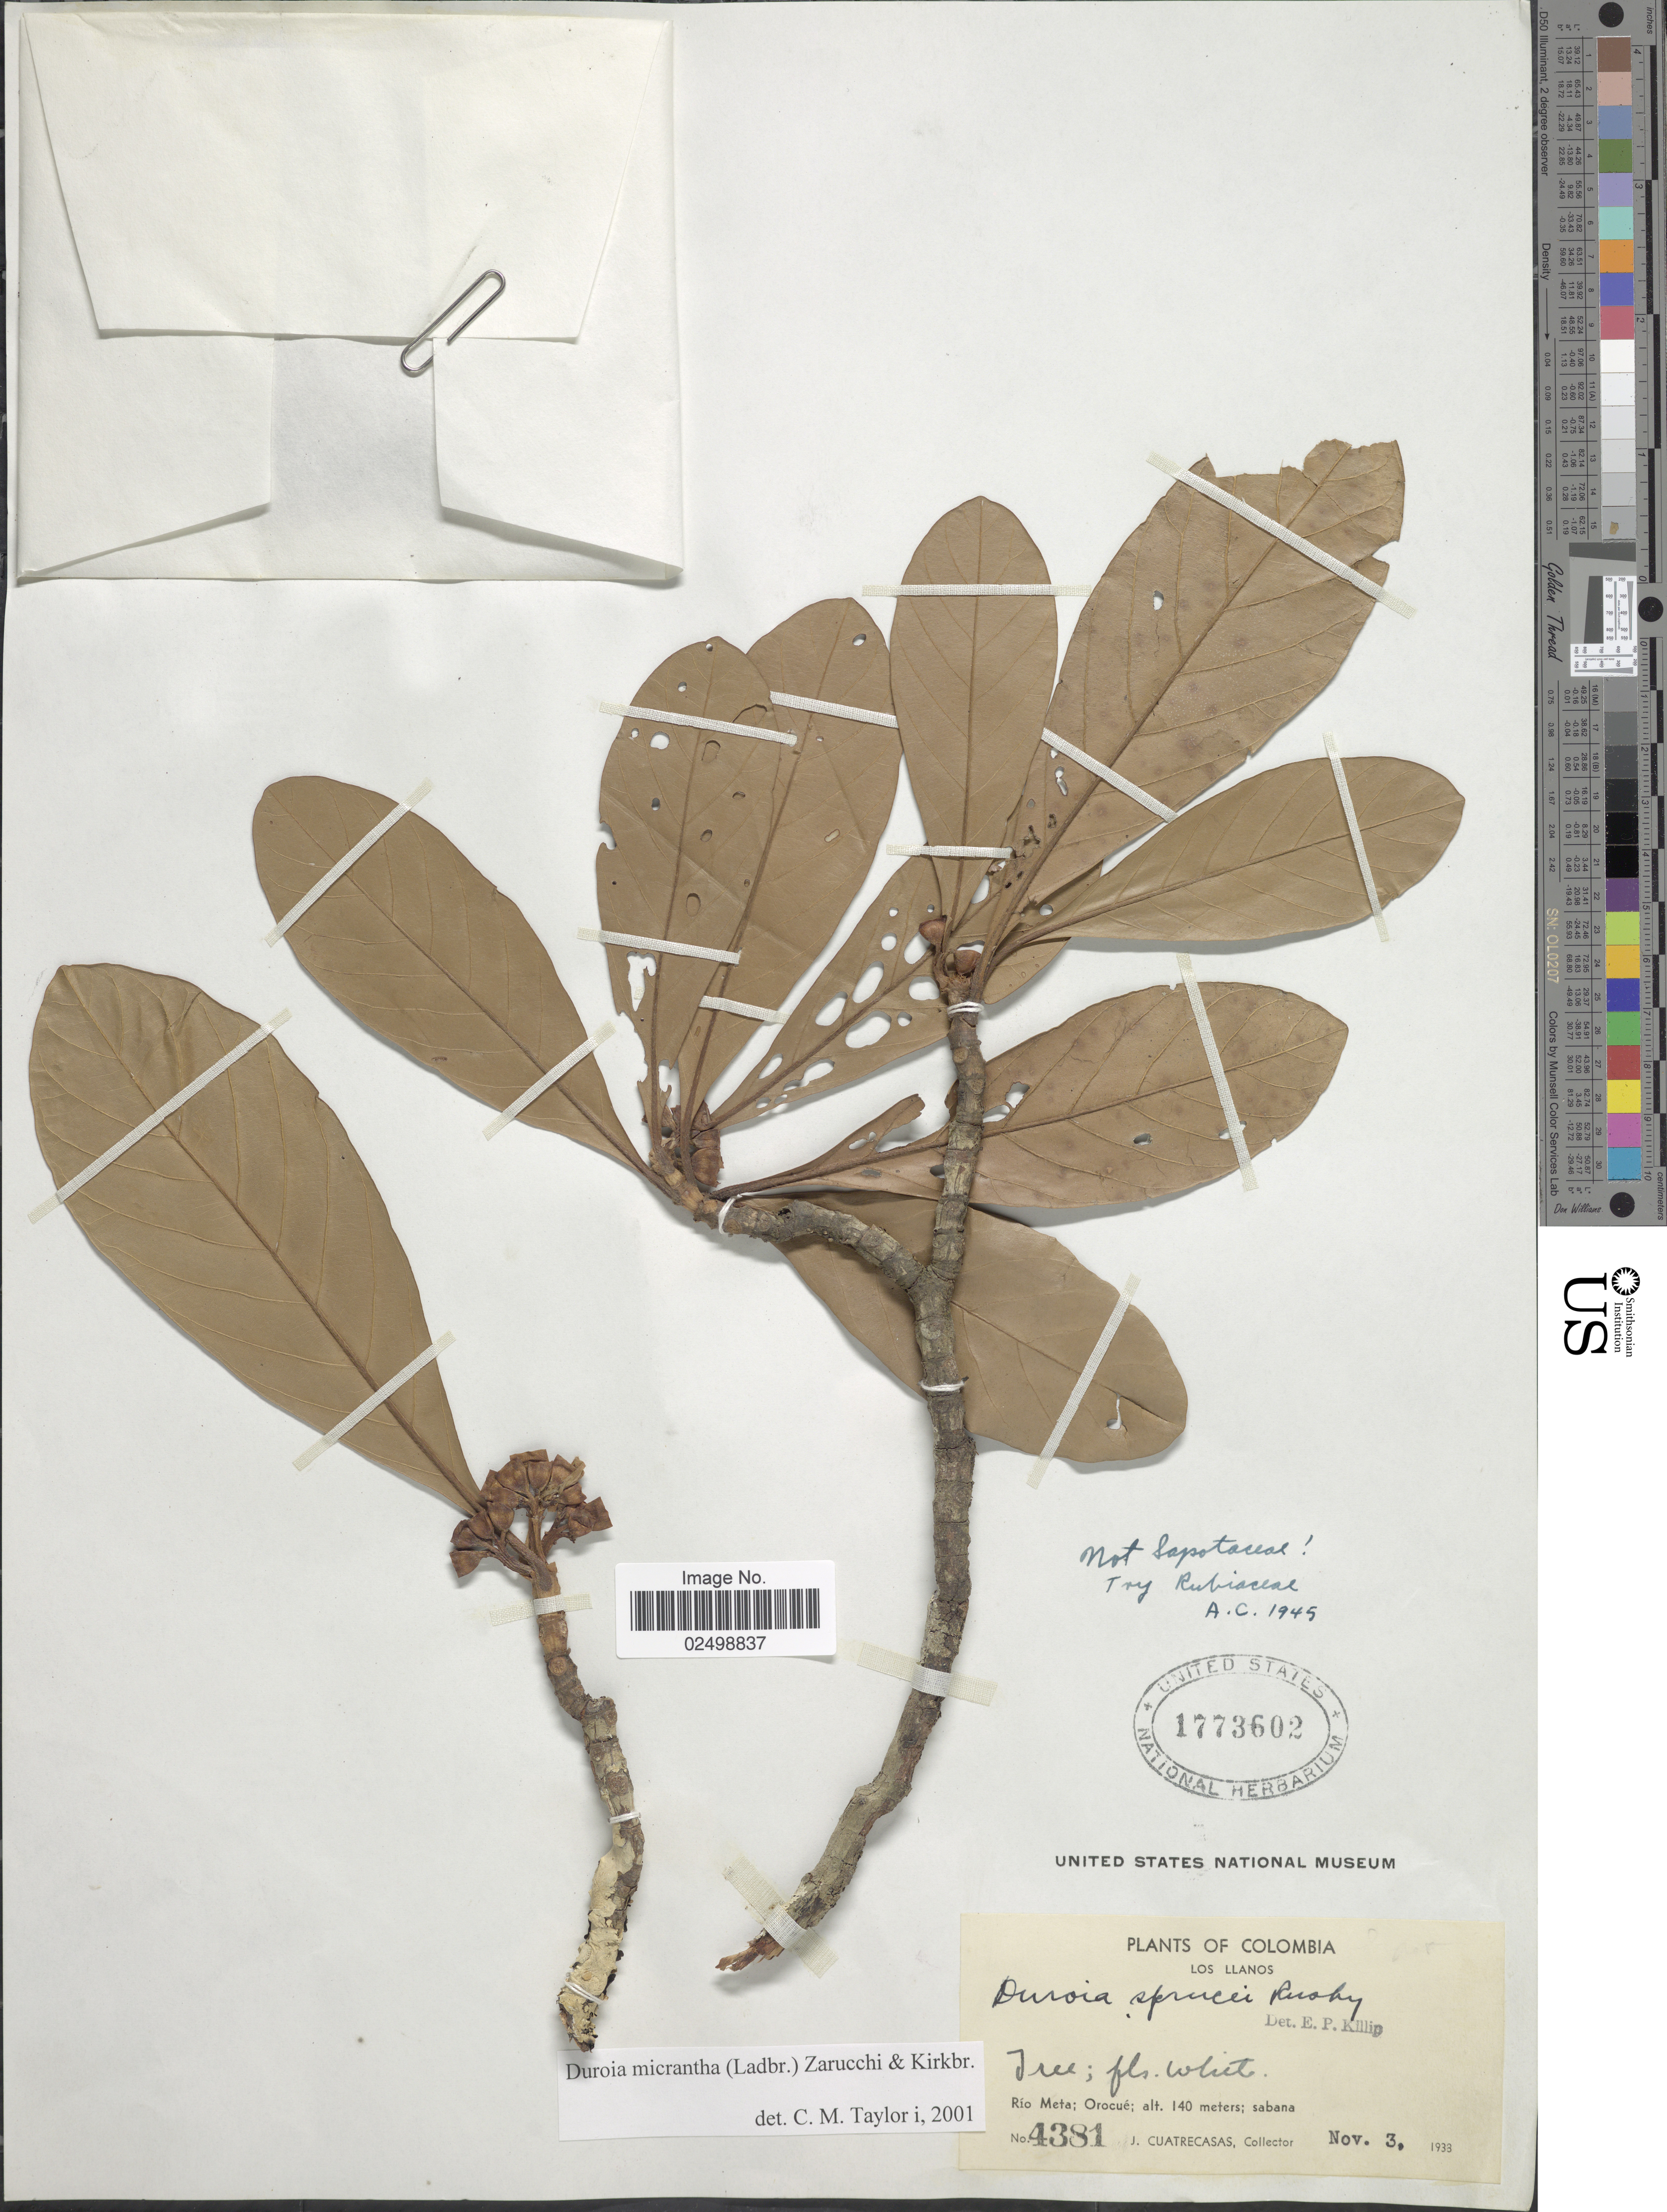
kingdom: Plantae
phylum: Tracheophyta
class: Magnoliopsida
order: Gentianales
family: Rubiaceae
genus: Duroia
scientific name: Duroia micrantha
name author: (Ladbr.) Zarucchi & J.H. Kirkbr.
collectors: J. Cuatrecasas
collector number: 4381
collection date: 1933-11-03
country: Colombia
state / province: Meta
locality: Los Llanos, Río Meta; Orocué; sabana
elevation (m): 140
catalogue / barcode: US 1773602